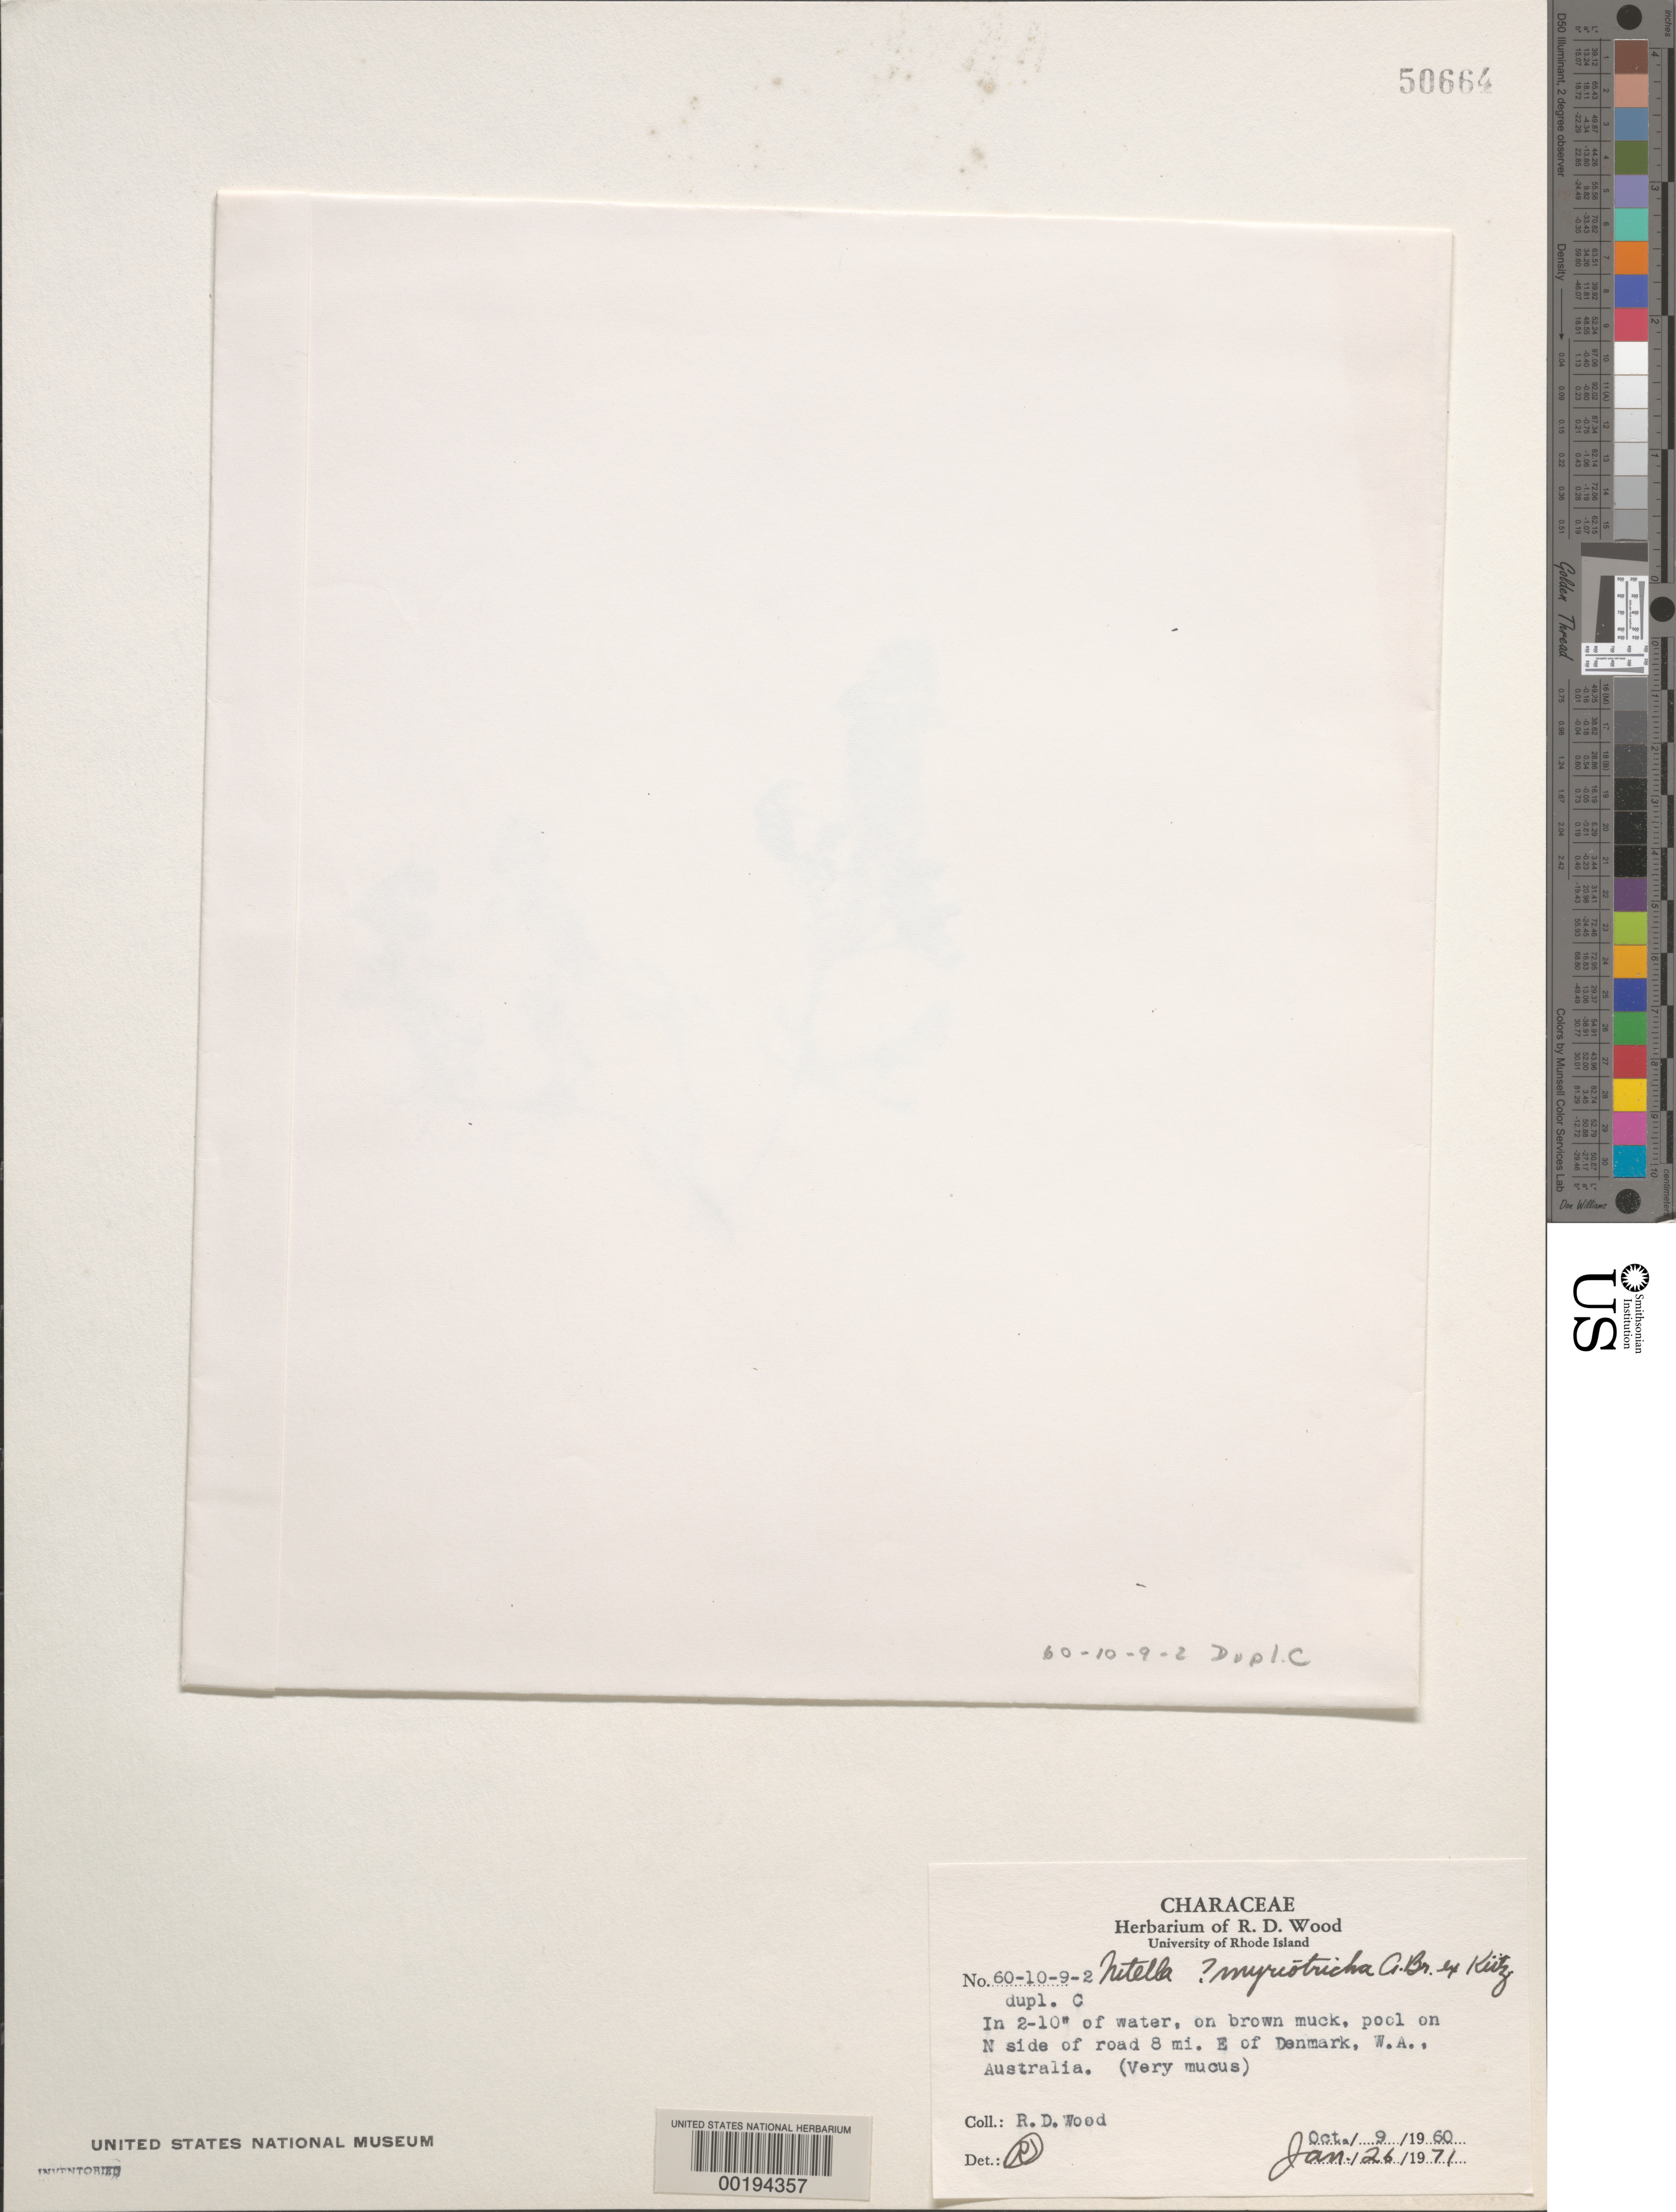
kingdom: Plantae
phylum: Charophyta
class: Charophyceae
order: Charales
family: Characeae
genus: Nitella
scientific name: Nitella myriotricha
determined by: Wood, R. D.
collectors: R. Wood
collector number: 60-10-9-2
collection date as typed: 09 Oct 1960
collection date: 1960-10-09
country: Australia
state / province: Western Australia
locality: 8 miles east of denmark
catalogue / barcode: US 50664